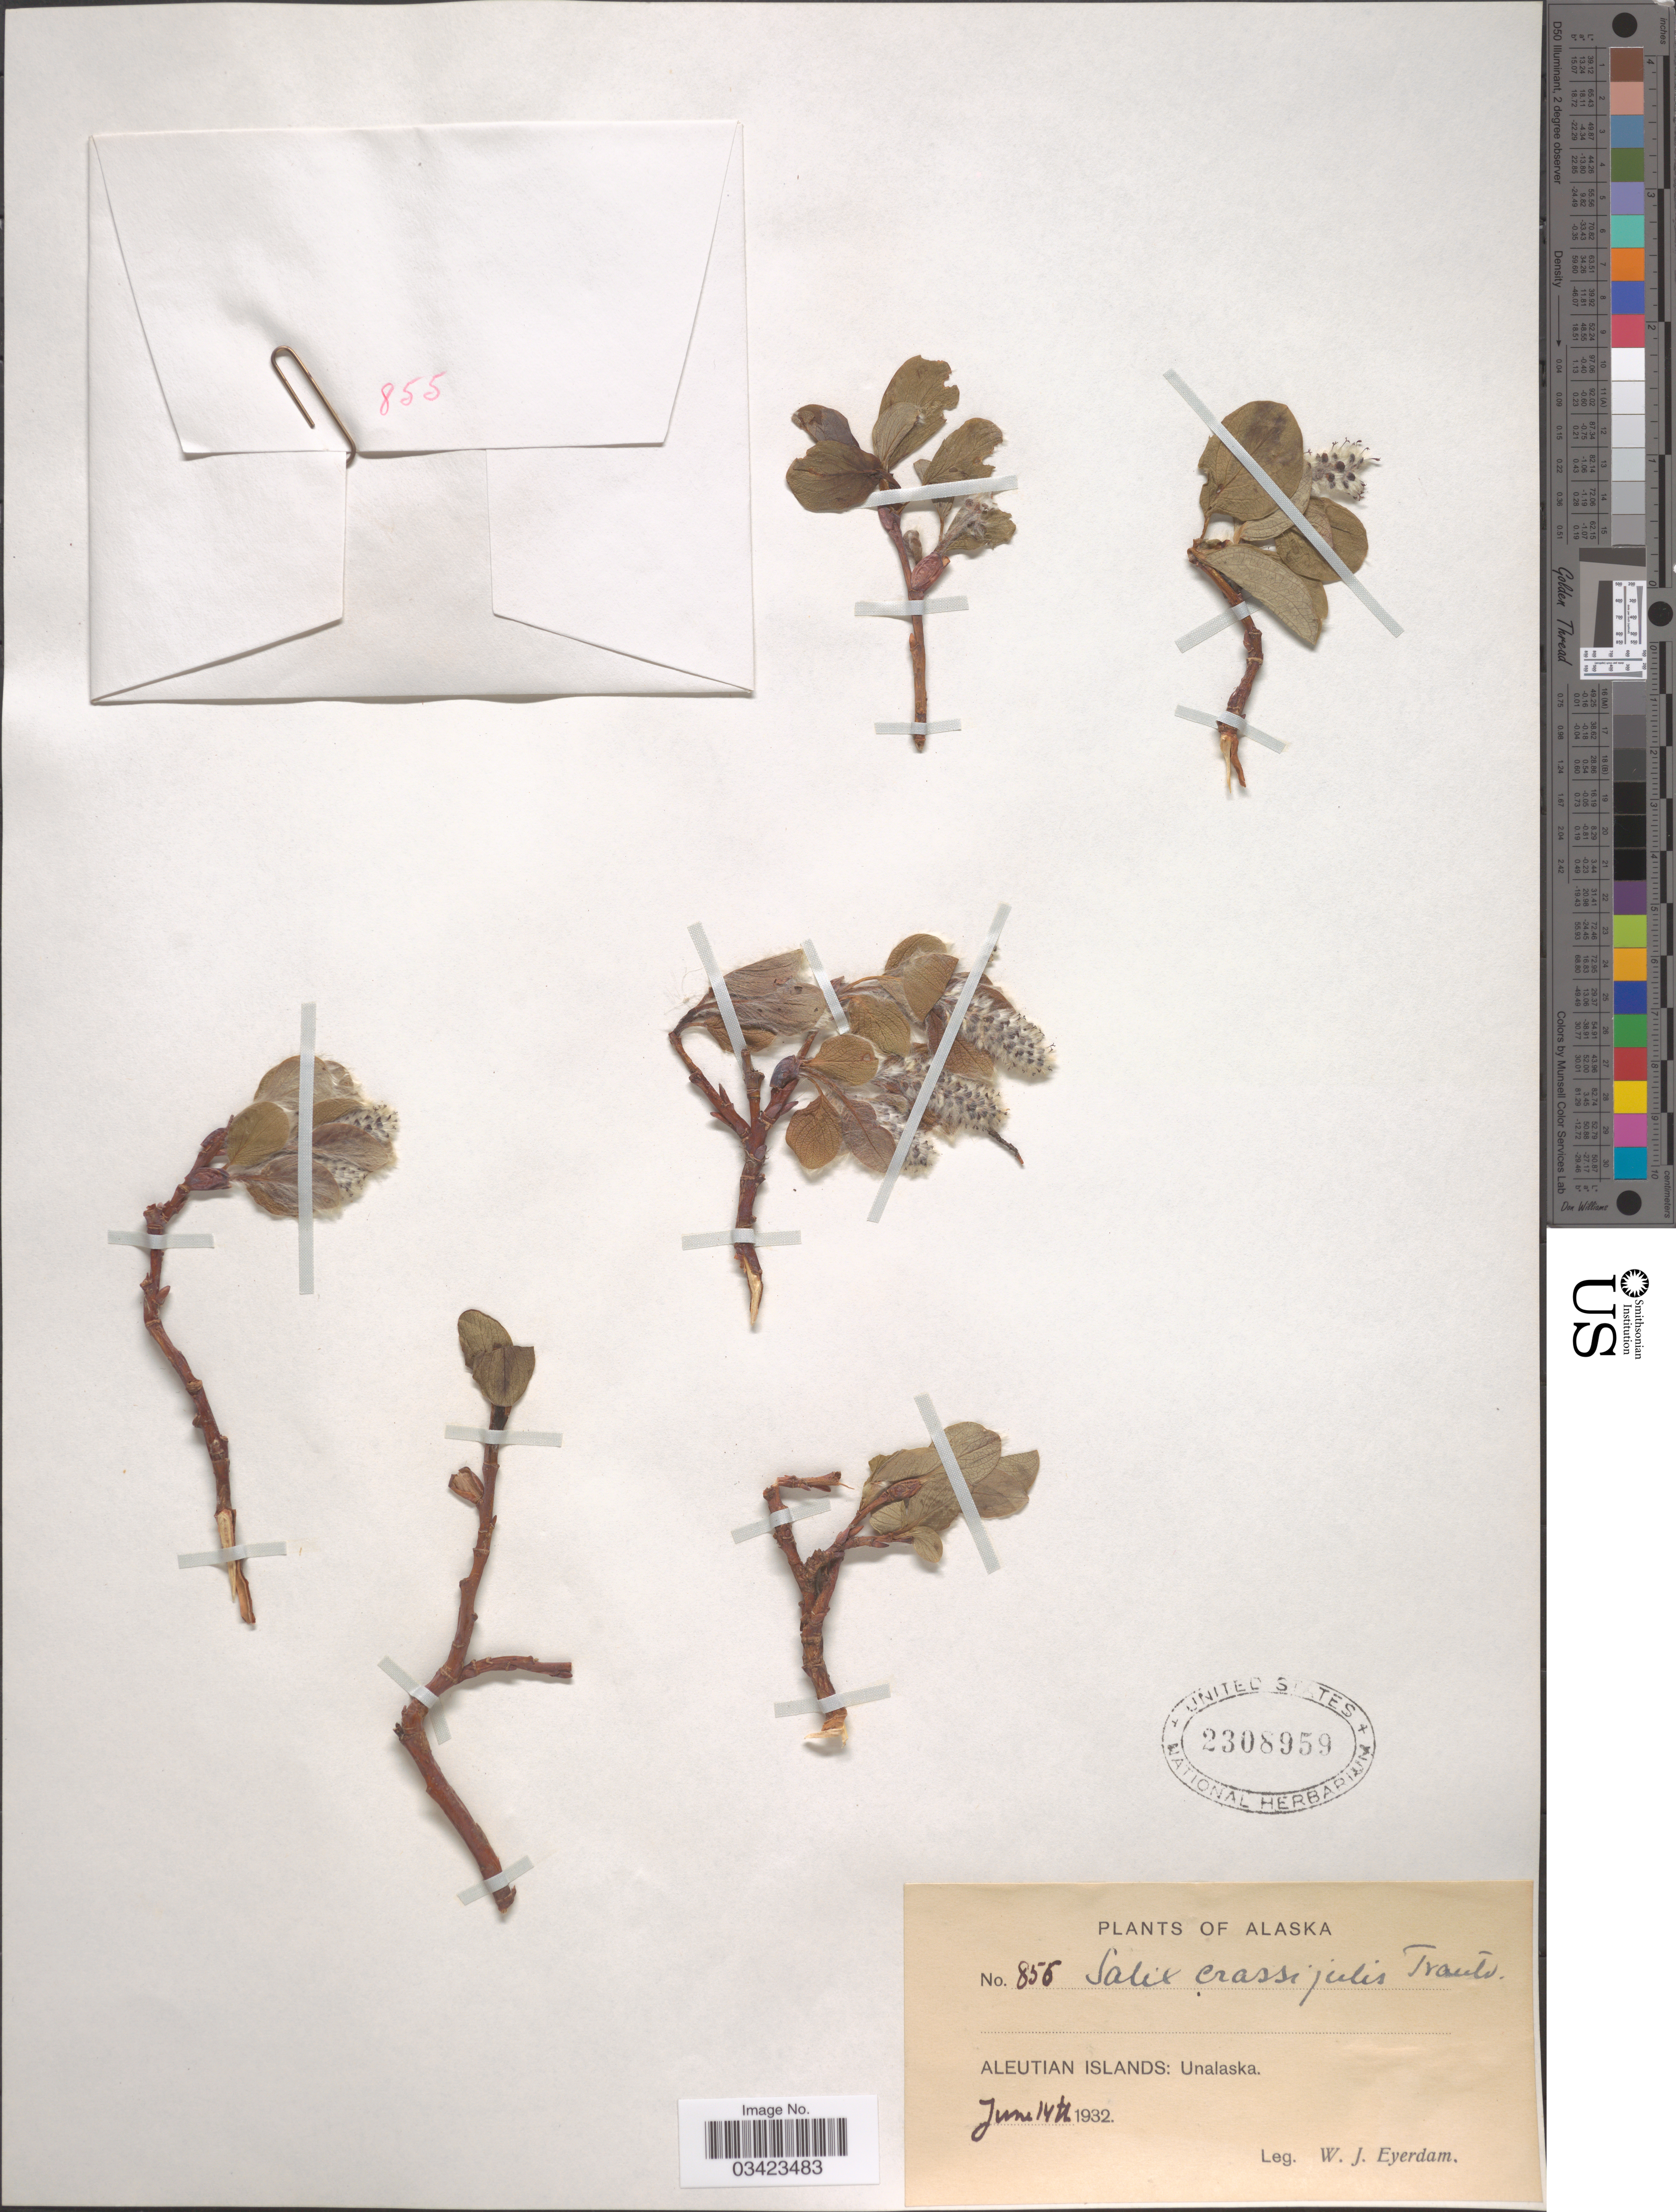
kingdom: Plantae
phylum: Tracheophyta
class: Magnoliopsida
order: Malpighiales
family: Salicaceae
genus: Salix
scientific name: Salix arctica var. araioclada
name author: (C.K. Schneid.) Raup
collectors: W. J. Eyerdam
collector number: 856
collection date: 1932-06-14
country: United States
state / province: Alaska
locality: Aleutian Islands: Unalaska.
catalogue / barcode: US 2308959